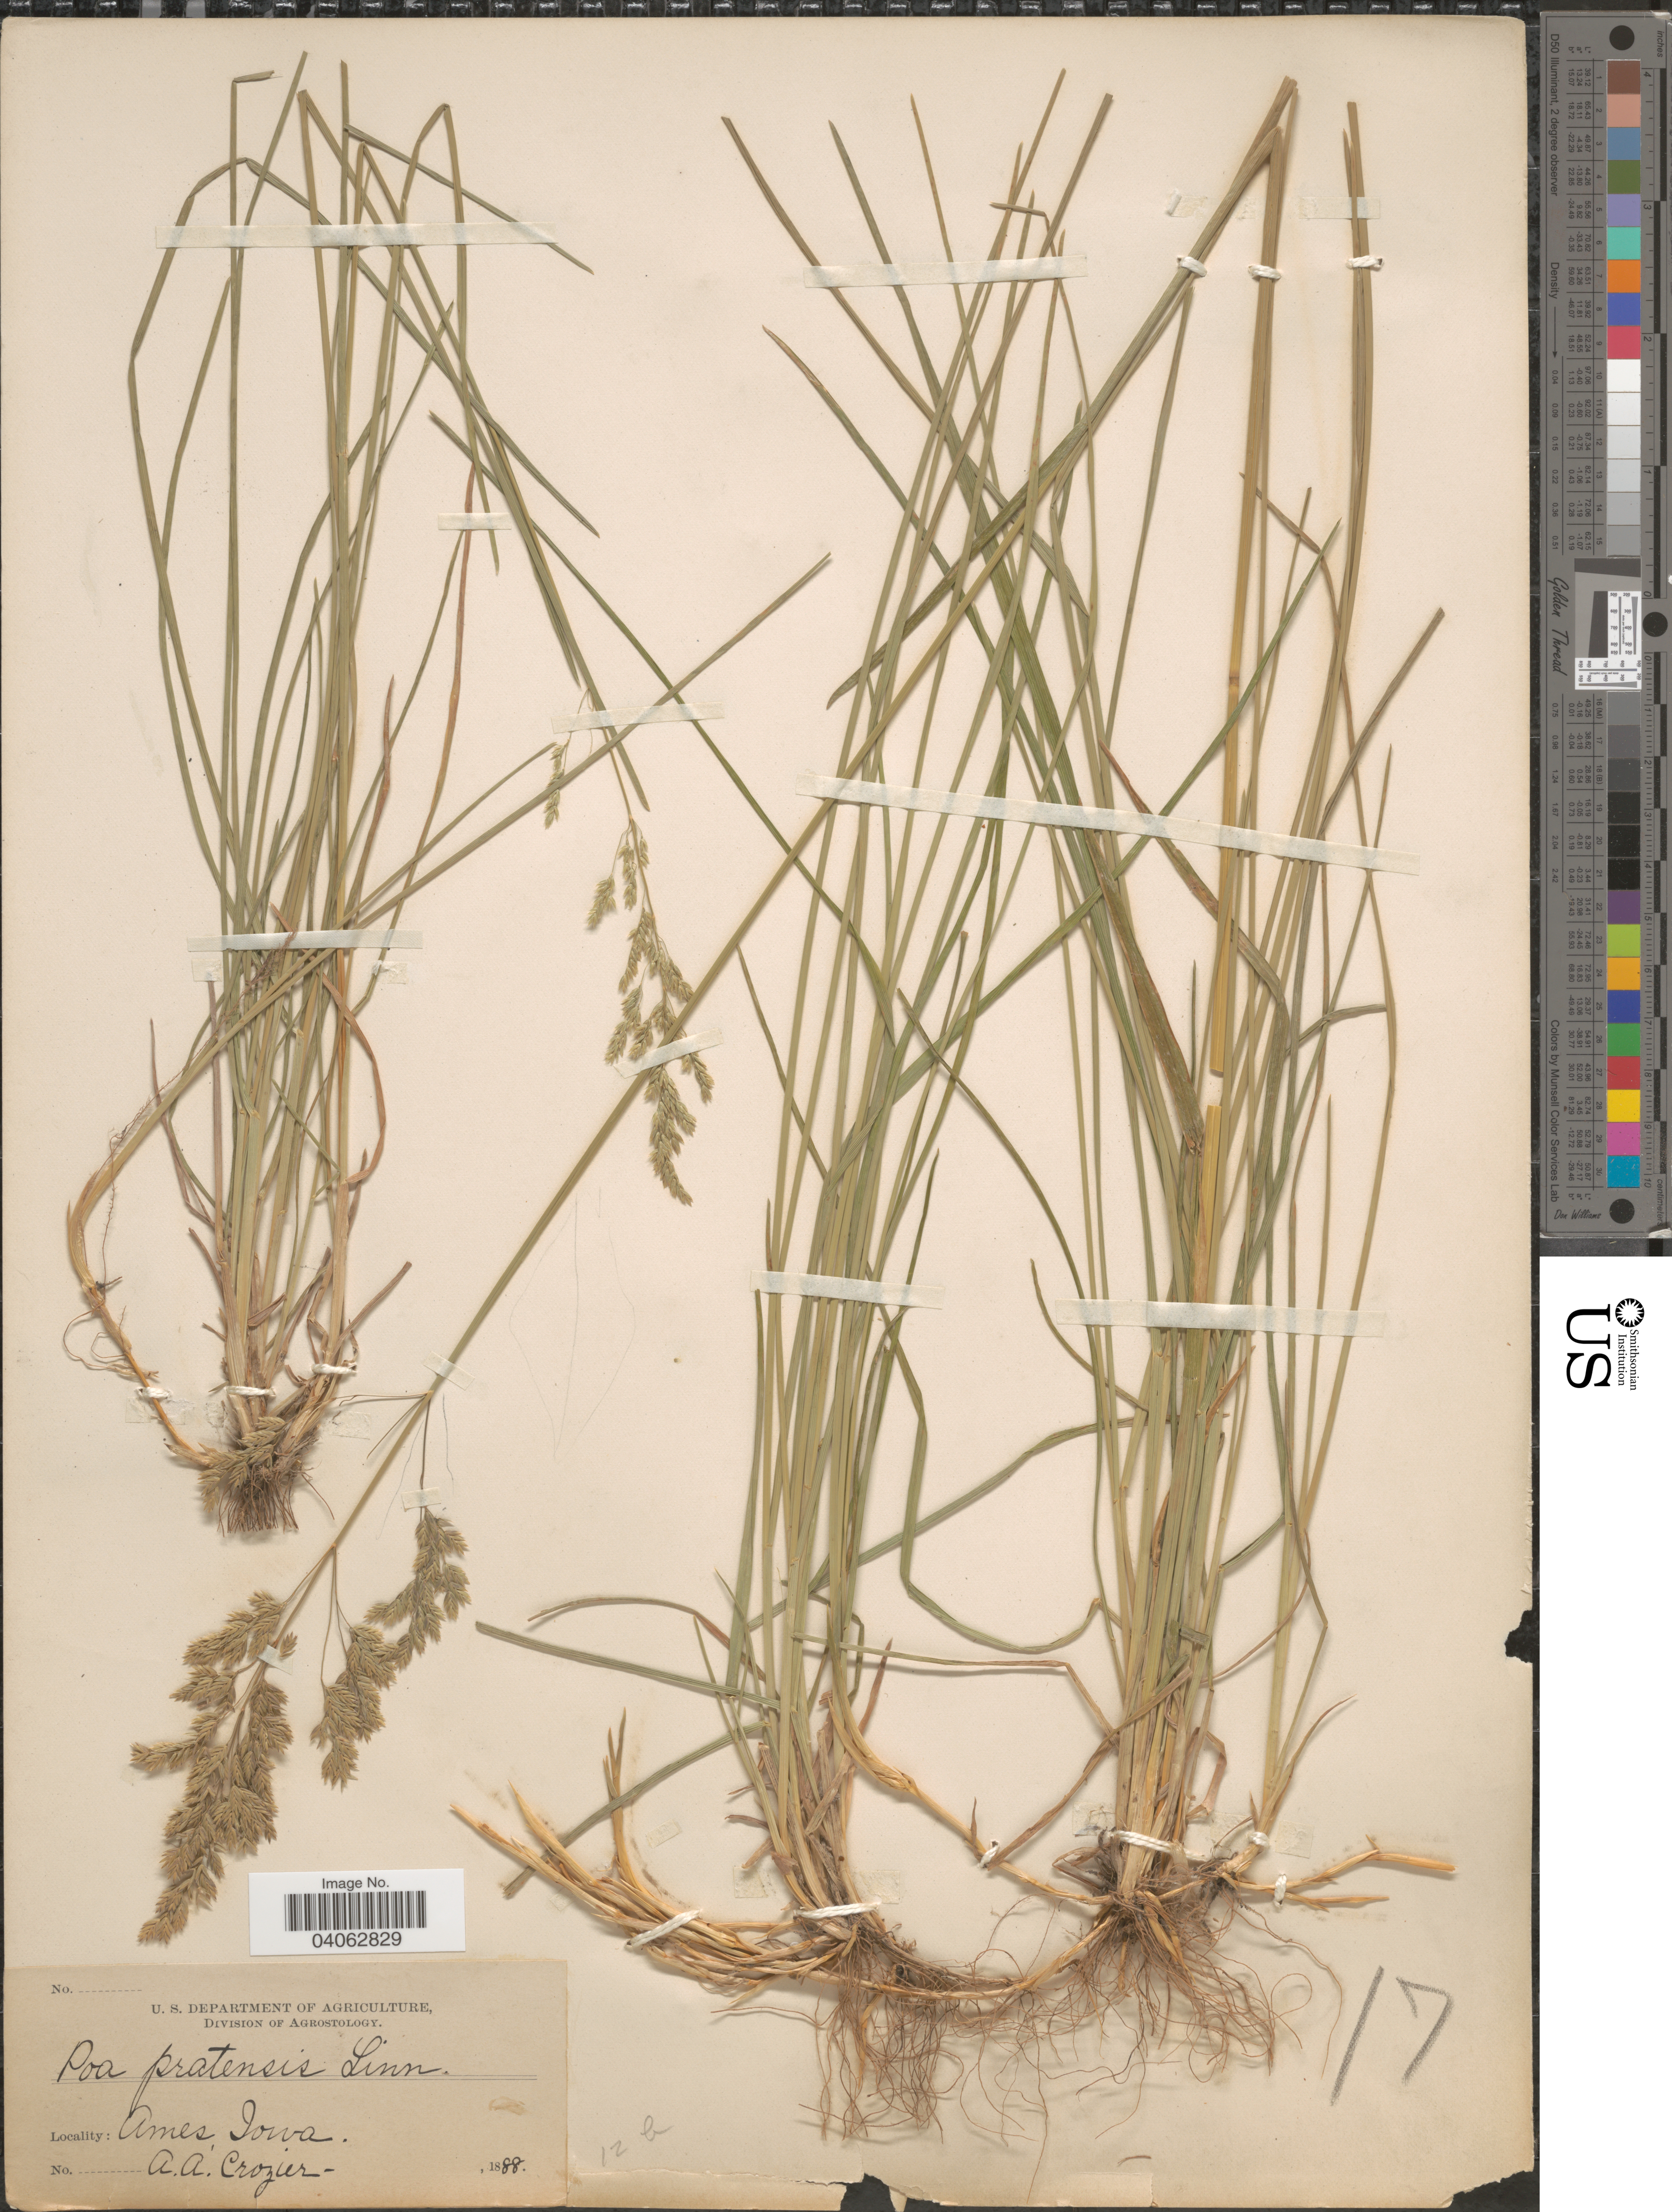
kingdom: Plantae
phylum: Tracheophyta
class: Liliopsida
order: Poales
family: Poaceae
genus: Poa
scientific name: Poa pratensis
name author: L.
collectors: A. Crozier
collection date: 1888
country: United States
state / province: Iowa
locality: Ames.